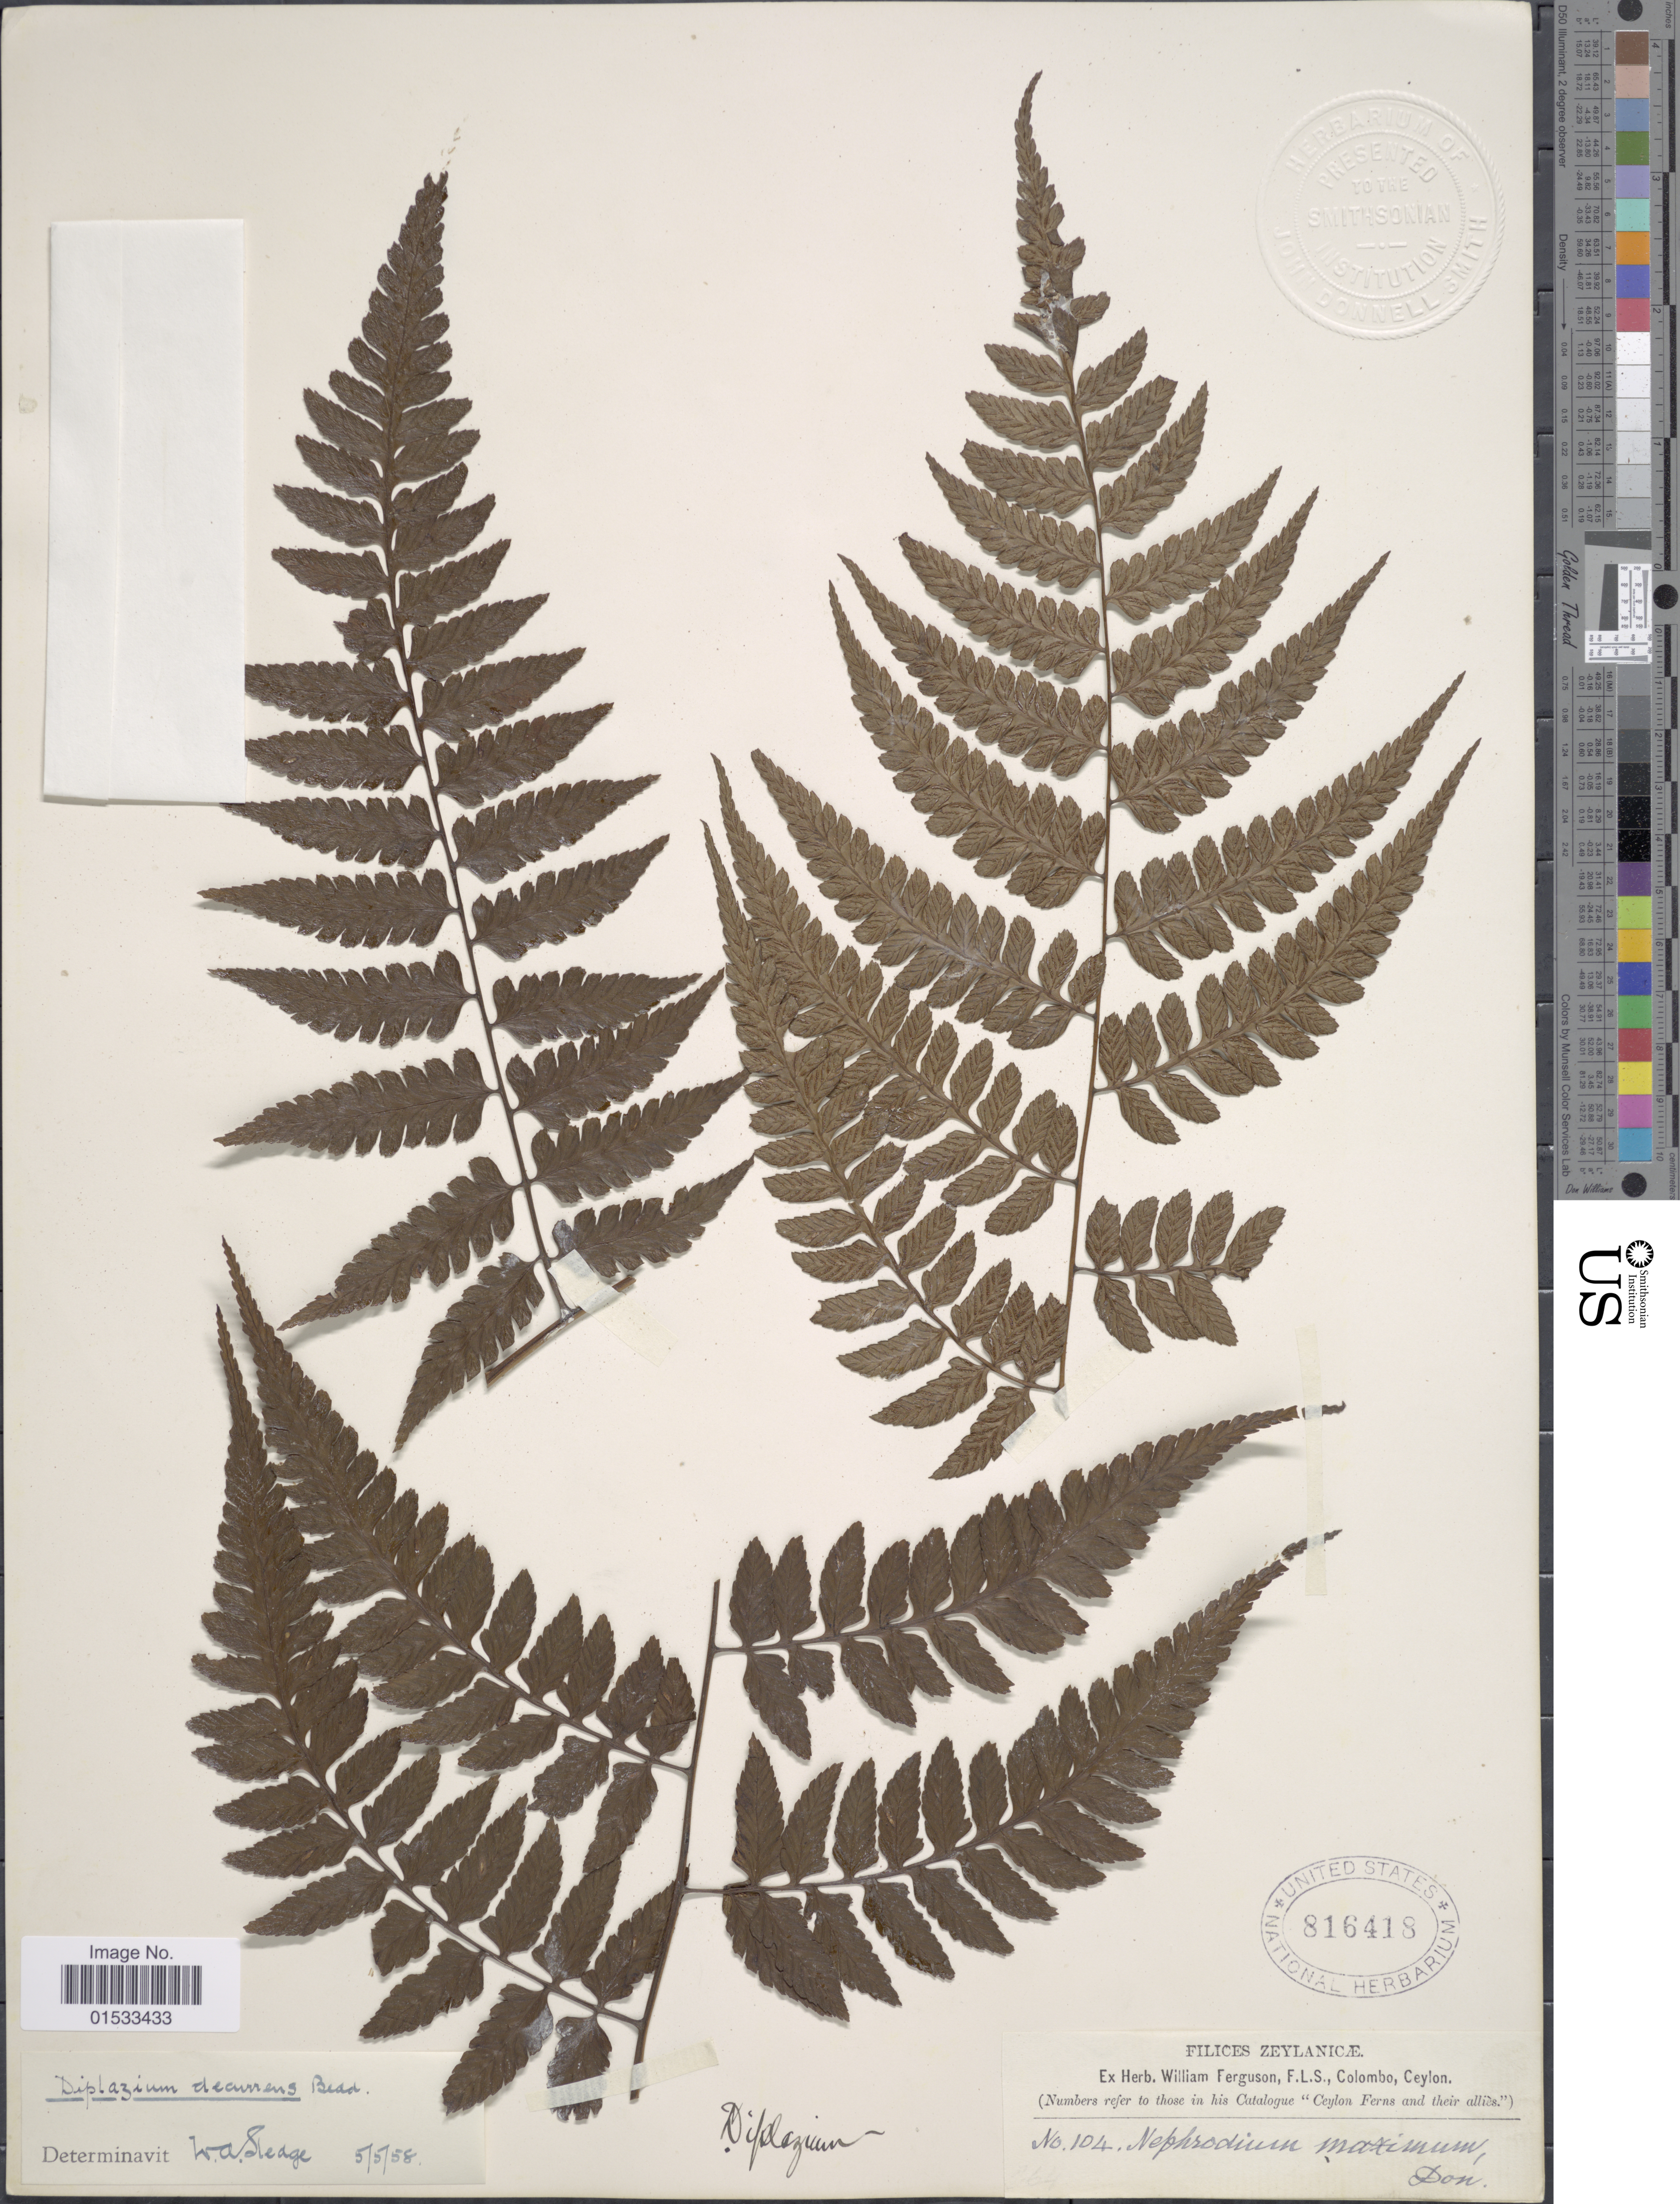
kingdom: Plantae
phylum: Tracheophyta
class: Polypodiopsida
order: Polypodiales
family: Athyriaceae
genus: Diplazium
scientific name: Diplazium decurrens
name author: Bedd.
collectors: ex herb. W. Ferguson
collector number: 104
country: Sri Lanka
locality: Zeylanicae, Ceylon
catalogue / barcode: US 816418